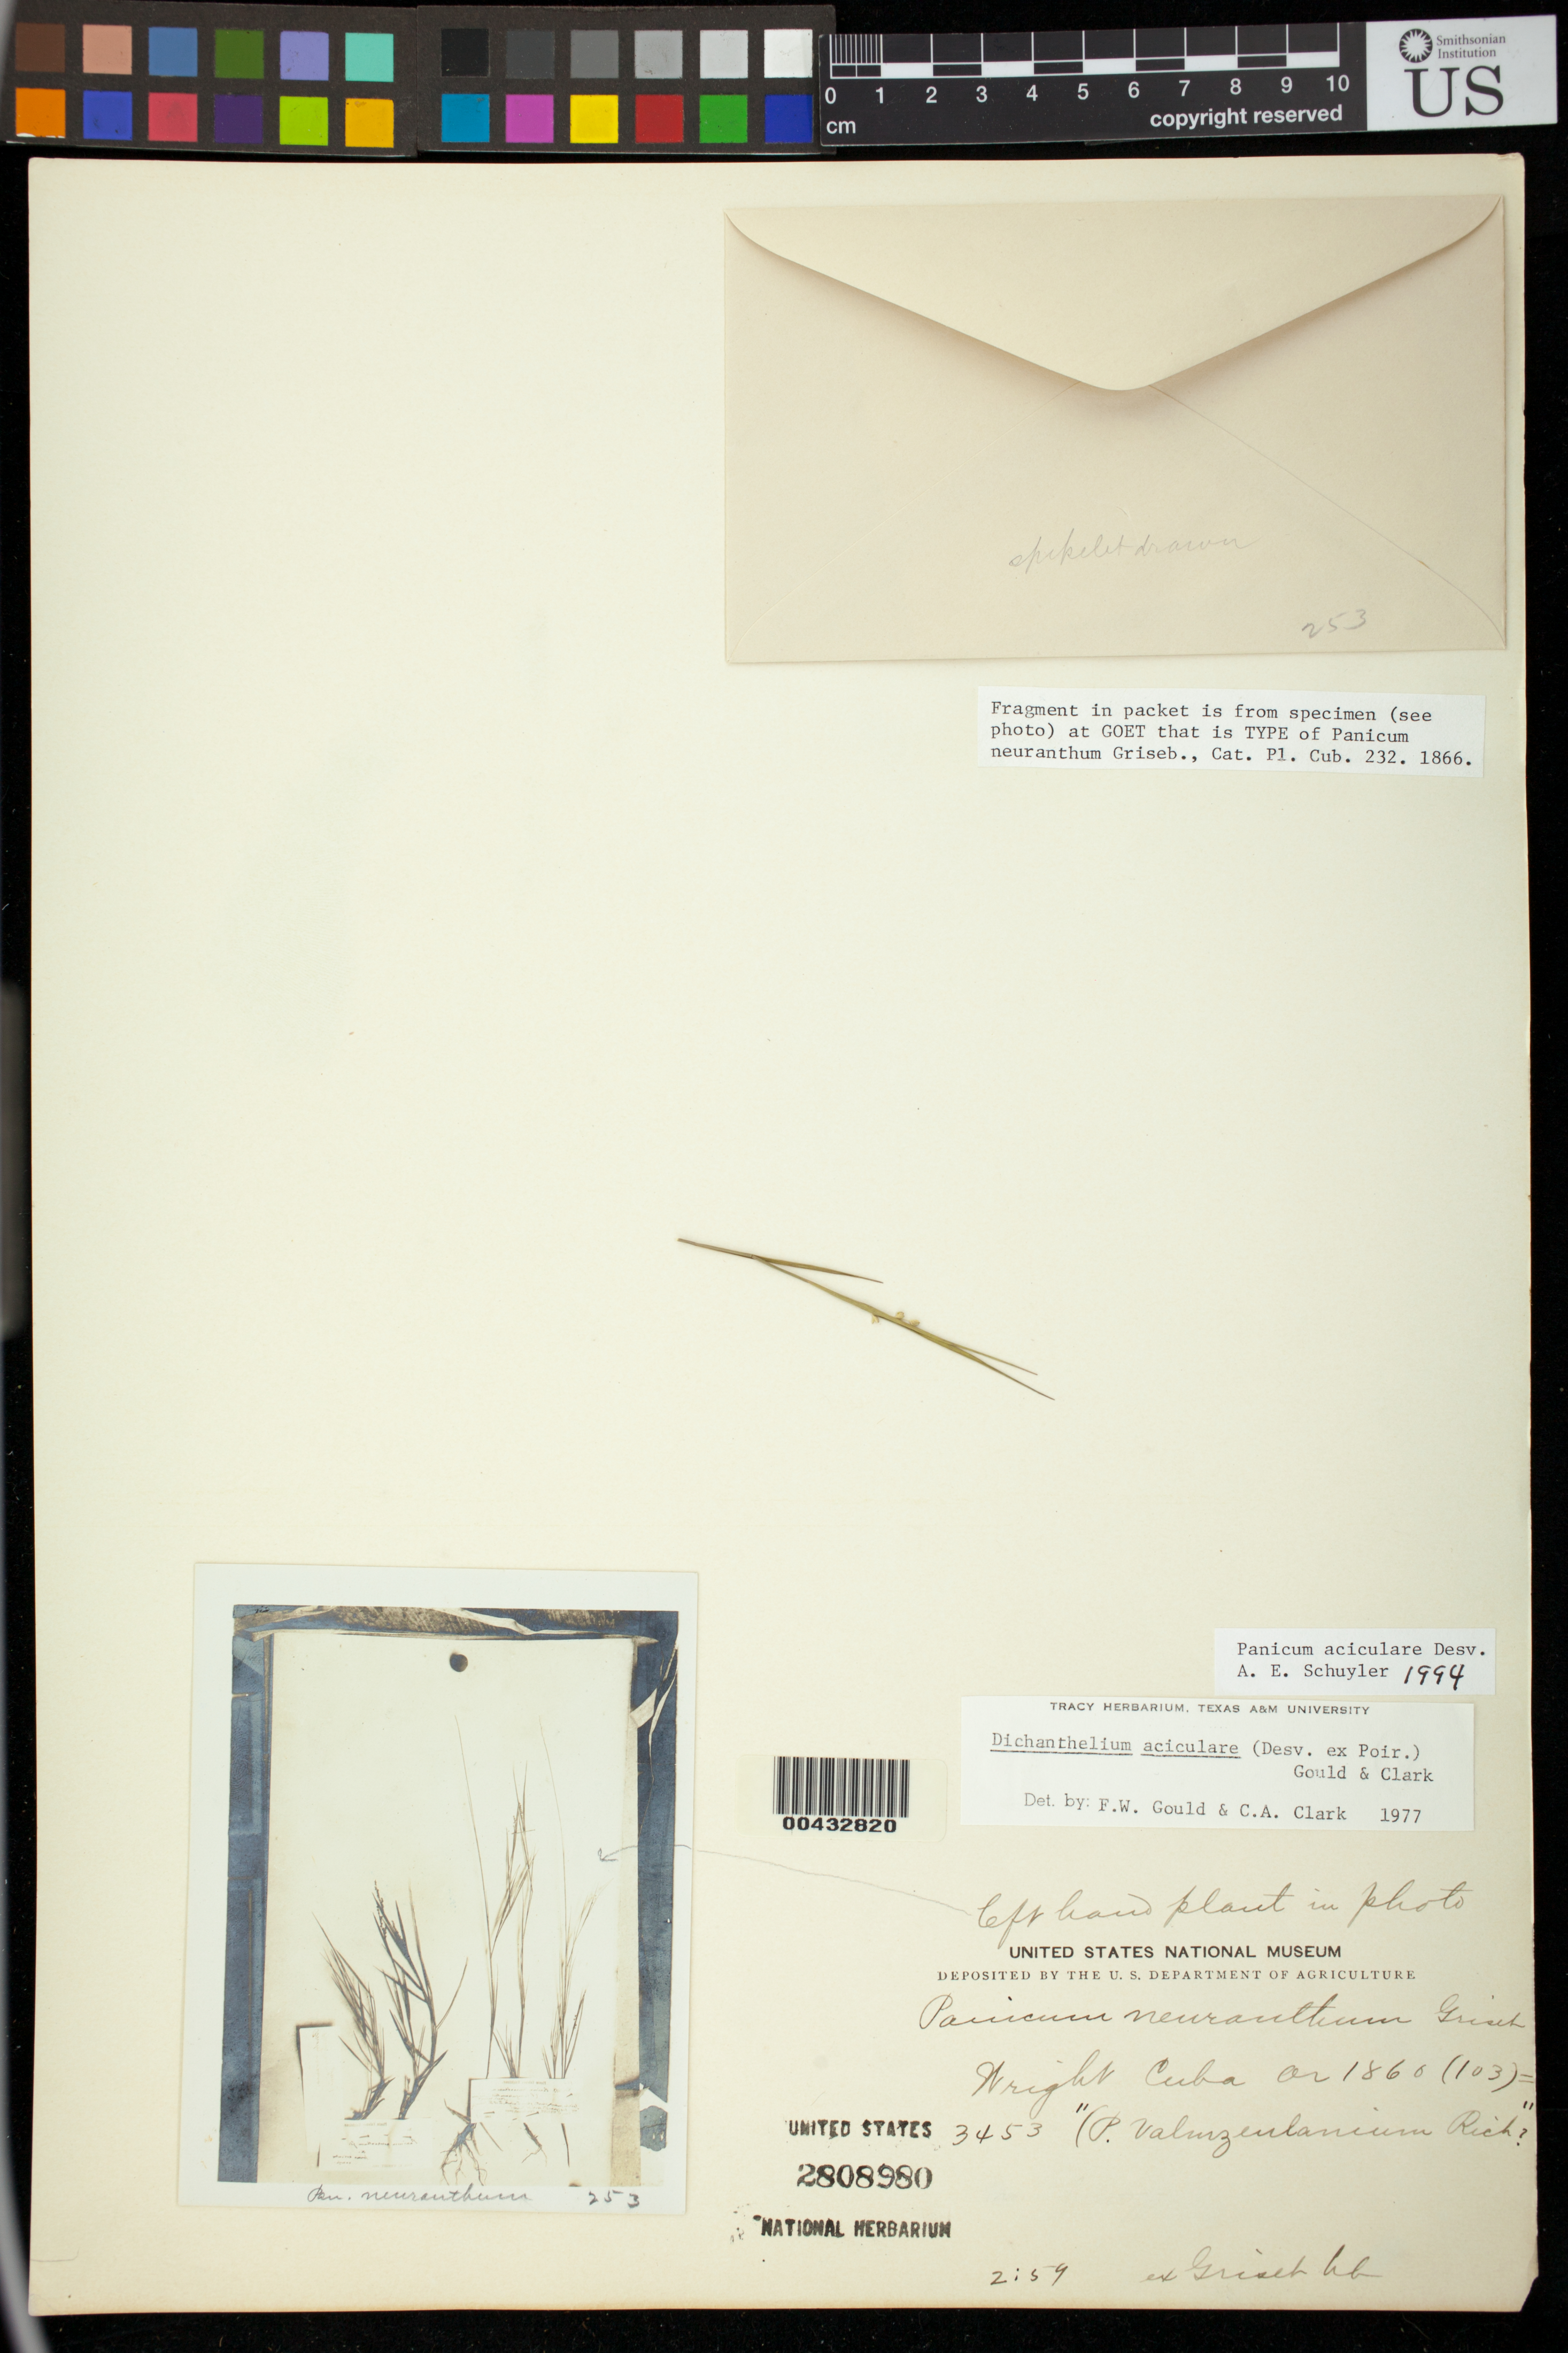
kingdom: Plantae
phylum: Tracheophyta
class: Liliopsida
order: Poales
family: Poaceae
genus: Panicum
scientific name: Panicum neuranthum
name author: Griseb.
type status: Type Collection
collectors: C. Wright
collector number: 3453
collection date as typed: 1860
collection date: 1860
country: Cuba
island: Greater Antilles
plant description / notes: Photograph and fragmentary material of type specimen ex herb. Grisebach (GOET)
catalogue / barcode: US 2808980